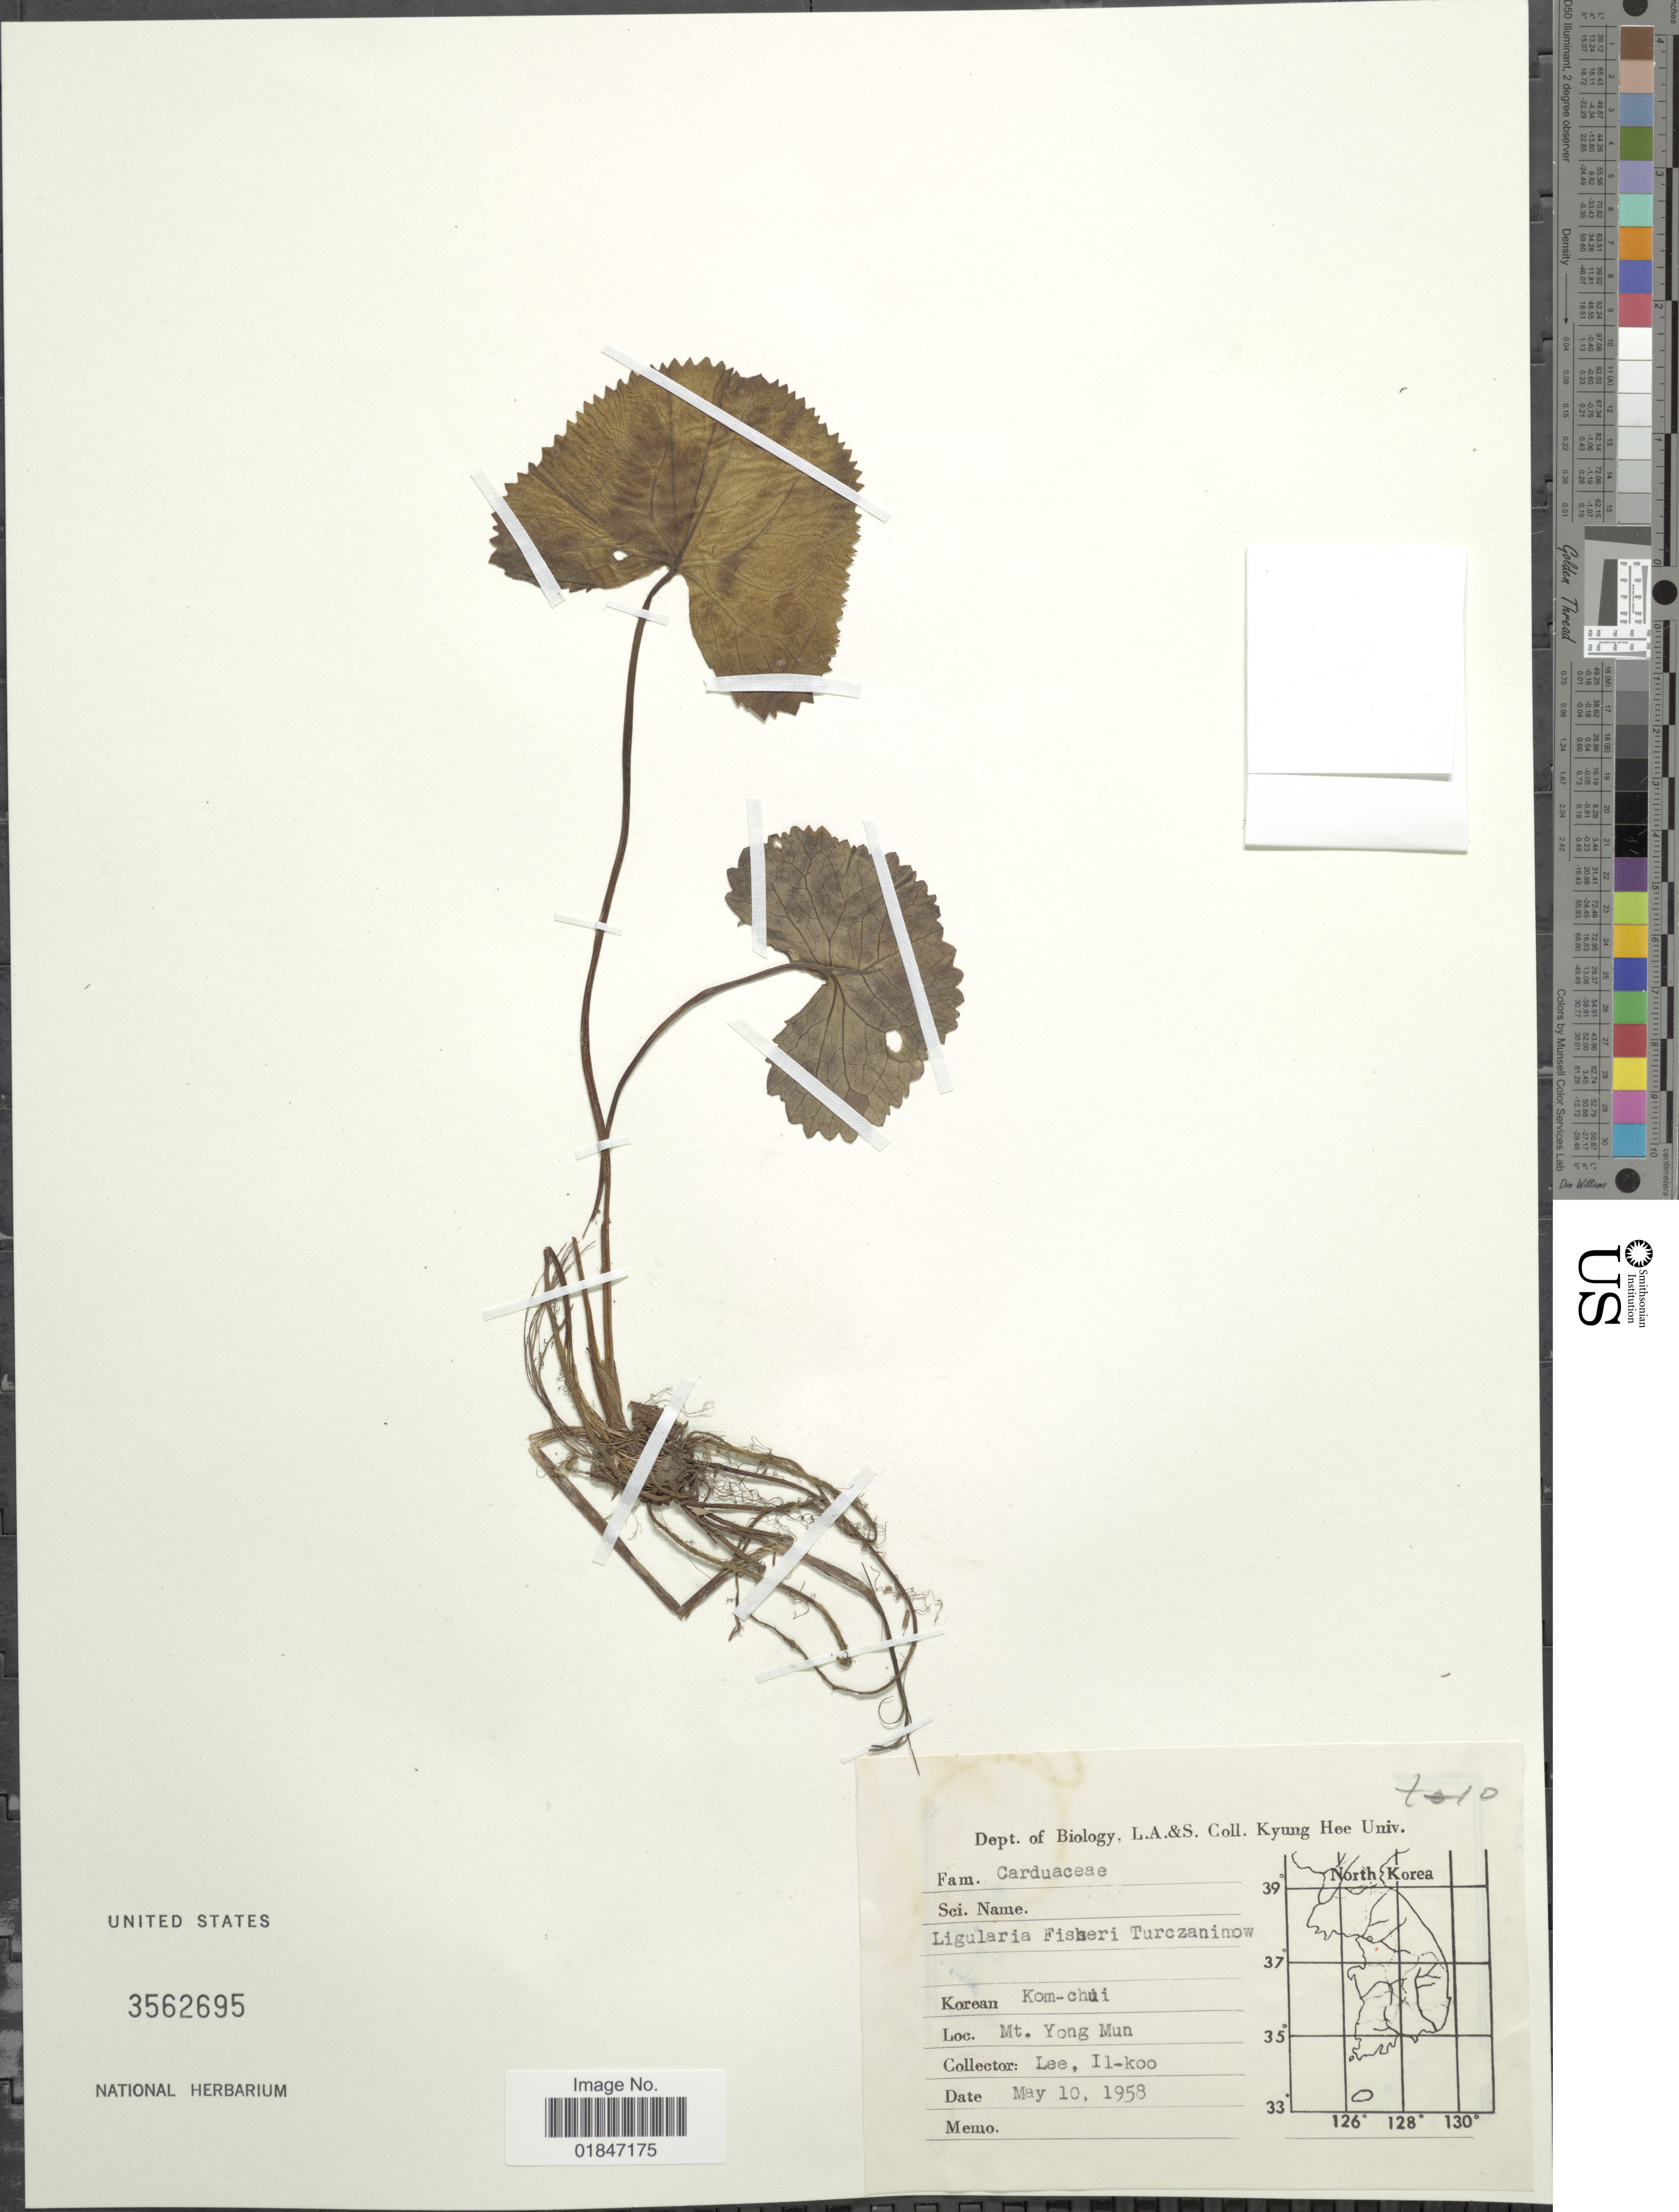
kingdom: Plantae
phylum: Tracheophyta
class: Magnoliopsida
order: Asterales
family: Asteraceae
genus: Ligularia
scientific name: Ligularia fischeri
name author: (Ledeb.) Turcz.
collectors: I. Lee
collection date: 1958-05-10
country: South Korea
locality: Mt. Yong Mun.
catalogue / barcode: US 3562695